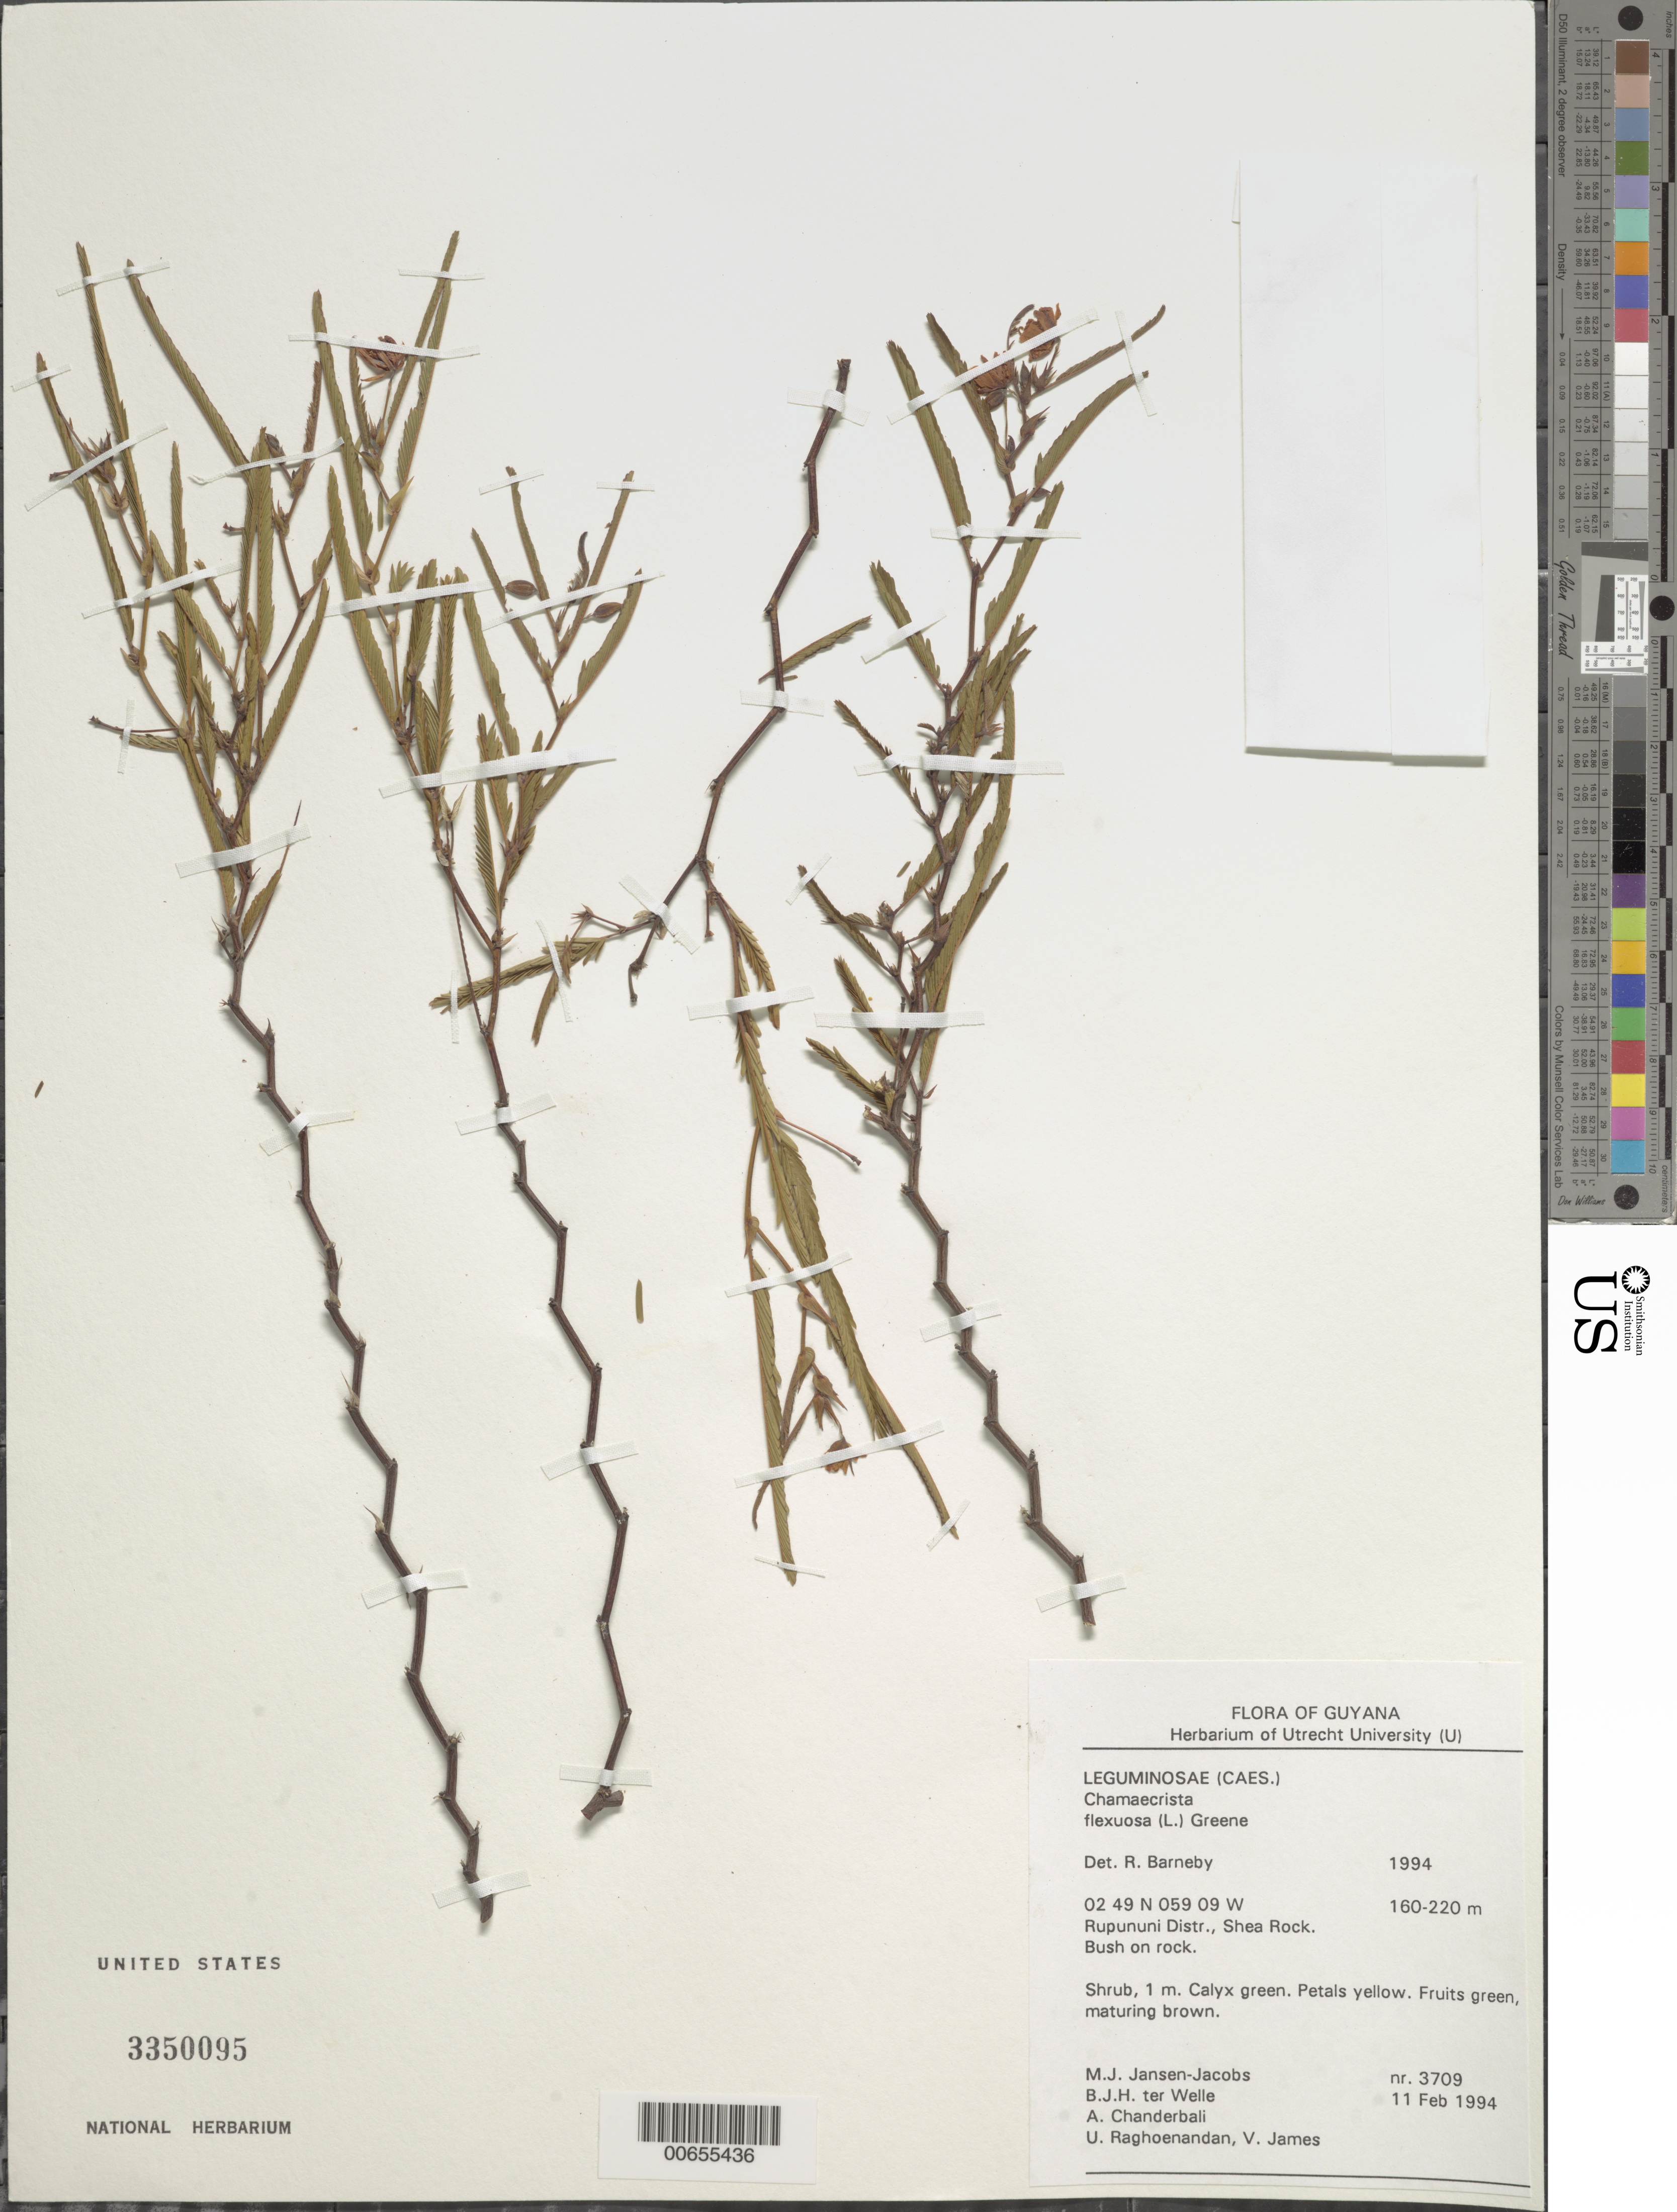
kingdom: Plantae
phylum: Tracheophyta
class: Magnoliopsida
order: Fabales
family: Fabaceae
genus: Chamaecrista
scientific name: Chamaecrista flexuosa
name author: (L.) Greene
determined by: Barneby, Rupert C., (NY)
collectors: M. J. Jansen-Jacobs, B. Welle, A. S. Chanderbali, U. Raghoenandan & V. James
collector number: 3709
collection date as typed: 11-Feb-94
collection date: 1994-02-11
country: Guyana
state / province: U. Takutu-U. Essequibo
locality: Shea Rock, Rupununi Dist.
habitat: Bush on rock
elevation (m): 160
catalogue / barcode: US 3350095